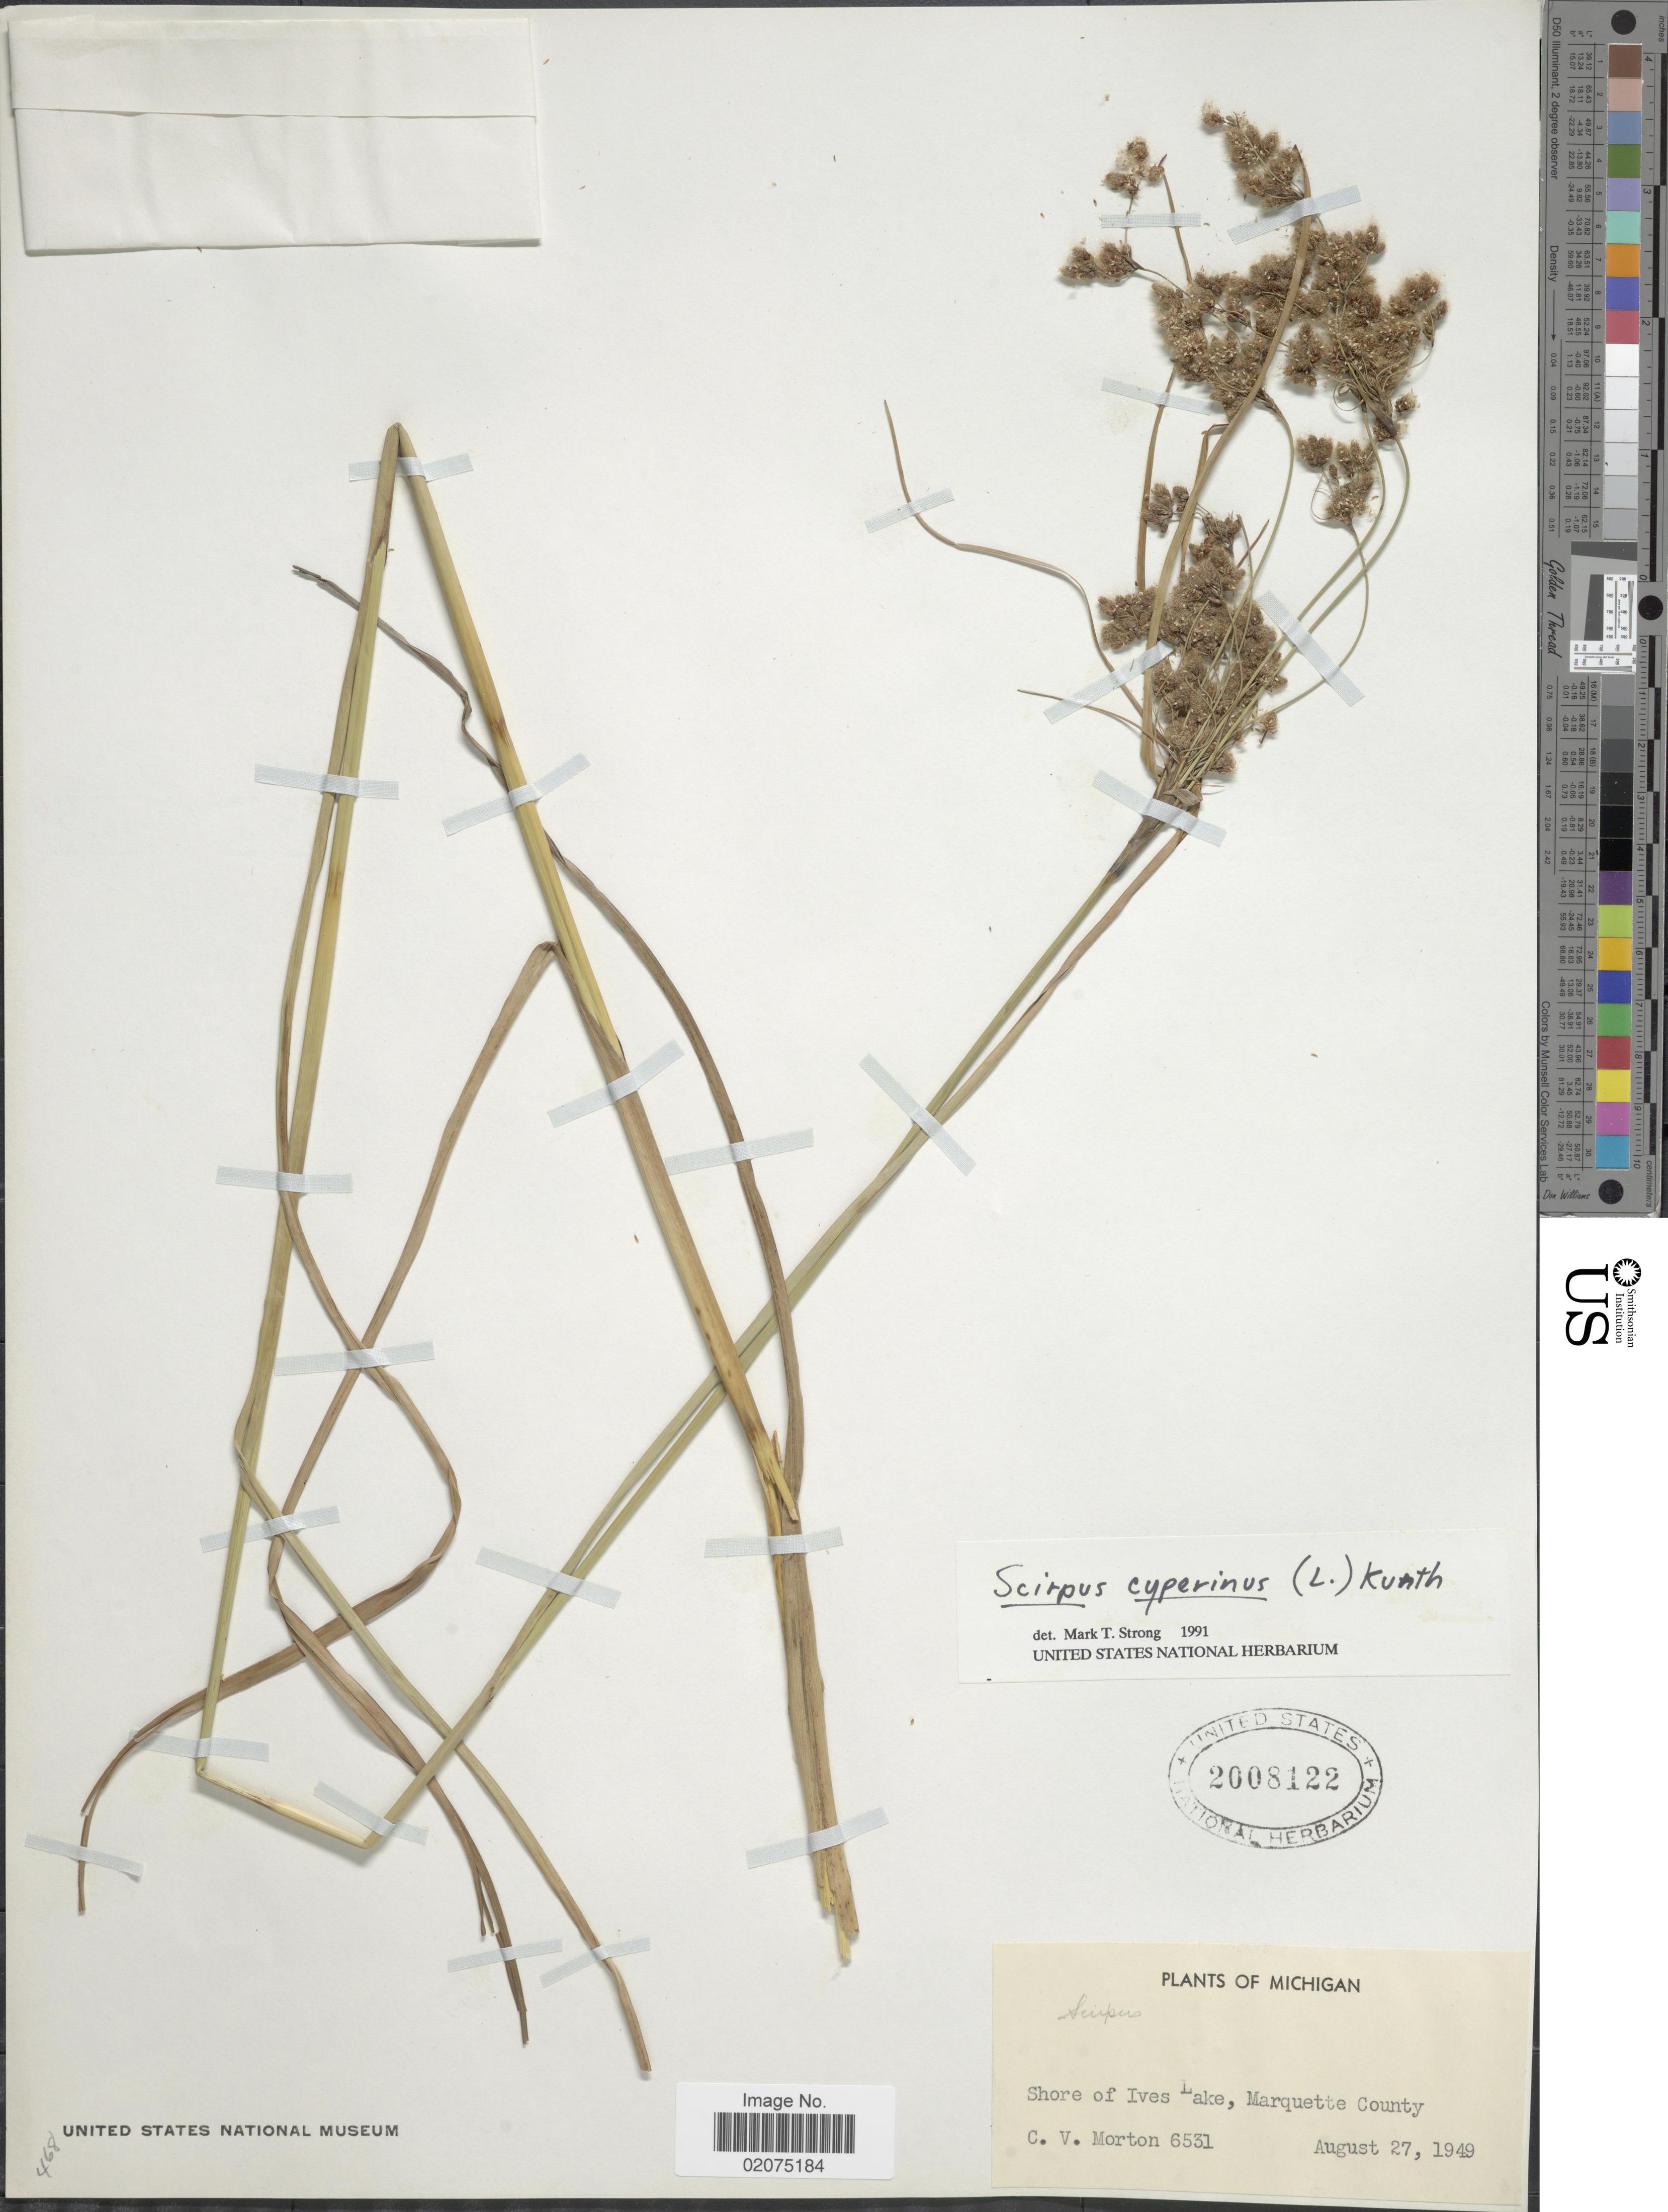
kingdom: Plantae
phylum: Tracheophyta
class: Liliopsida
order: Poales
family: Cyperaceae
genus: Scirpus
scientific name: Scirpus cyperinus (L.) Kunth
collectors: C. V. Morton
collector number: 6531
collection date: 1949-08-27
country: United States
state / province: Michigan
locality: Shore of Ives Lake, Marquette County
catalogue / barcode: US 2008122